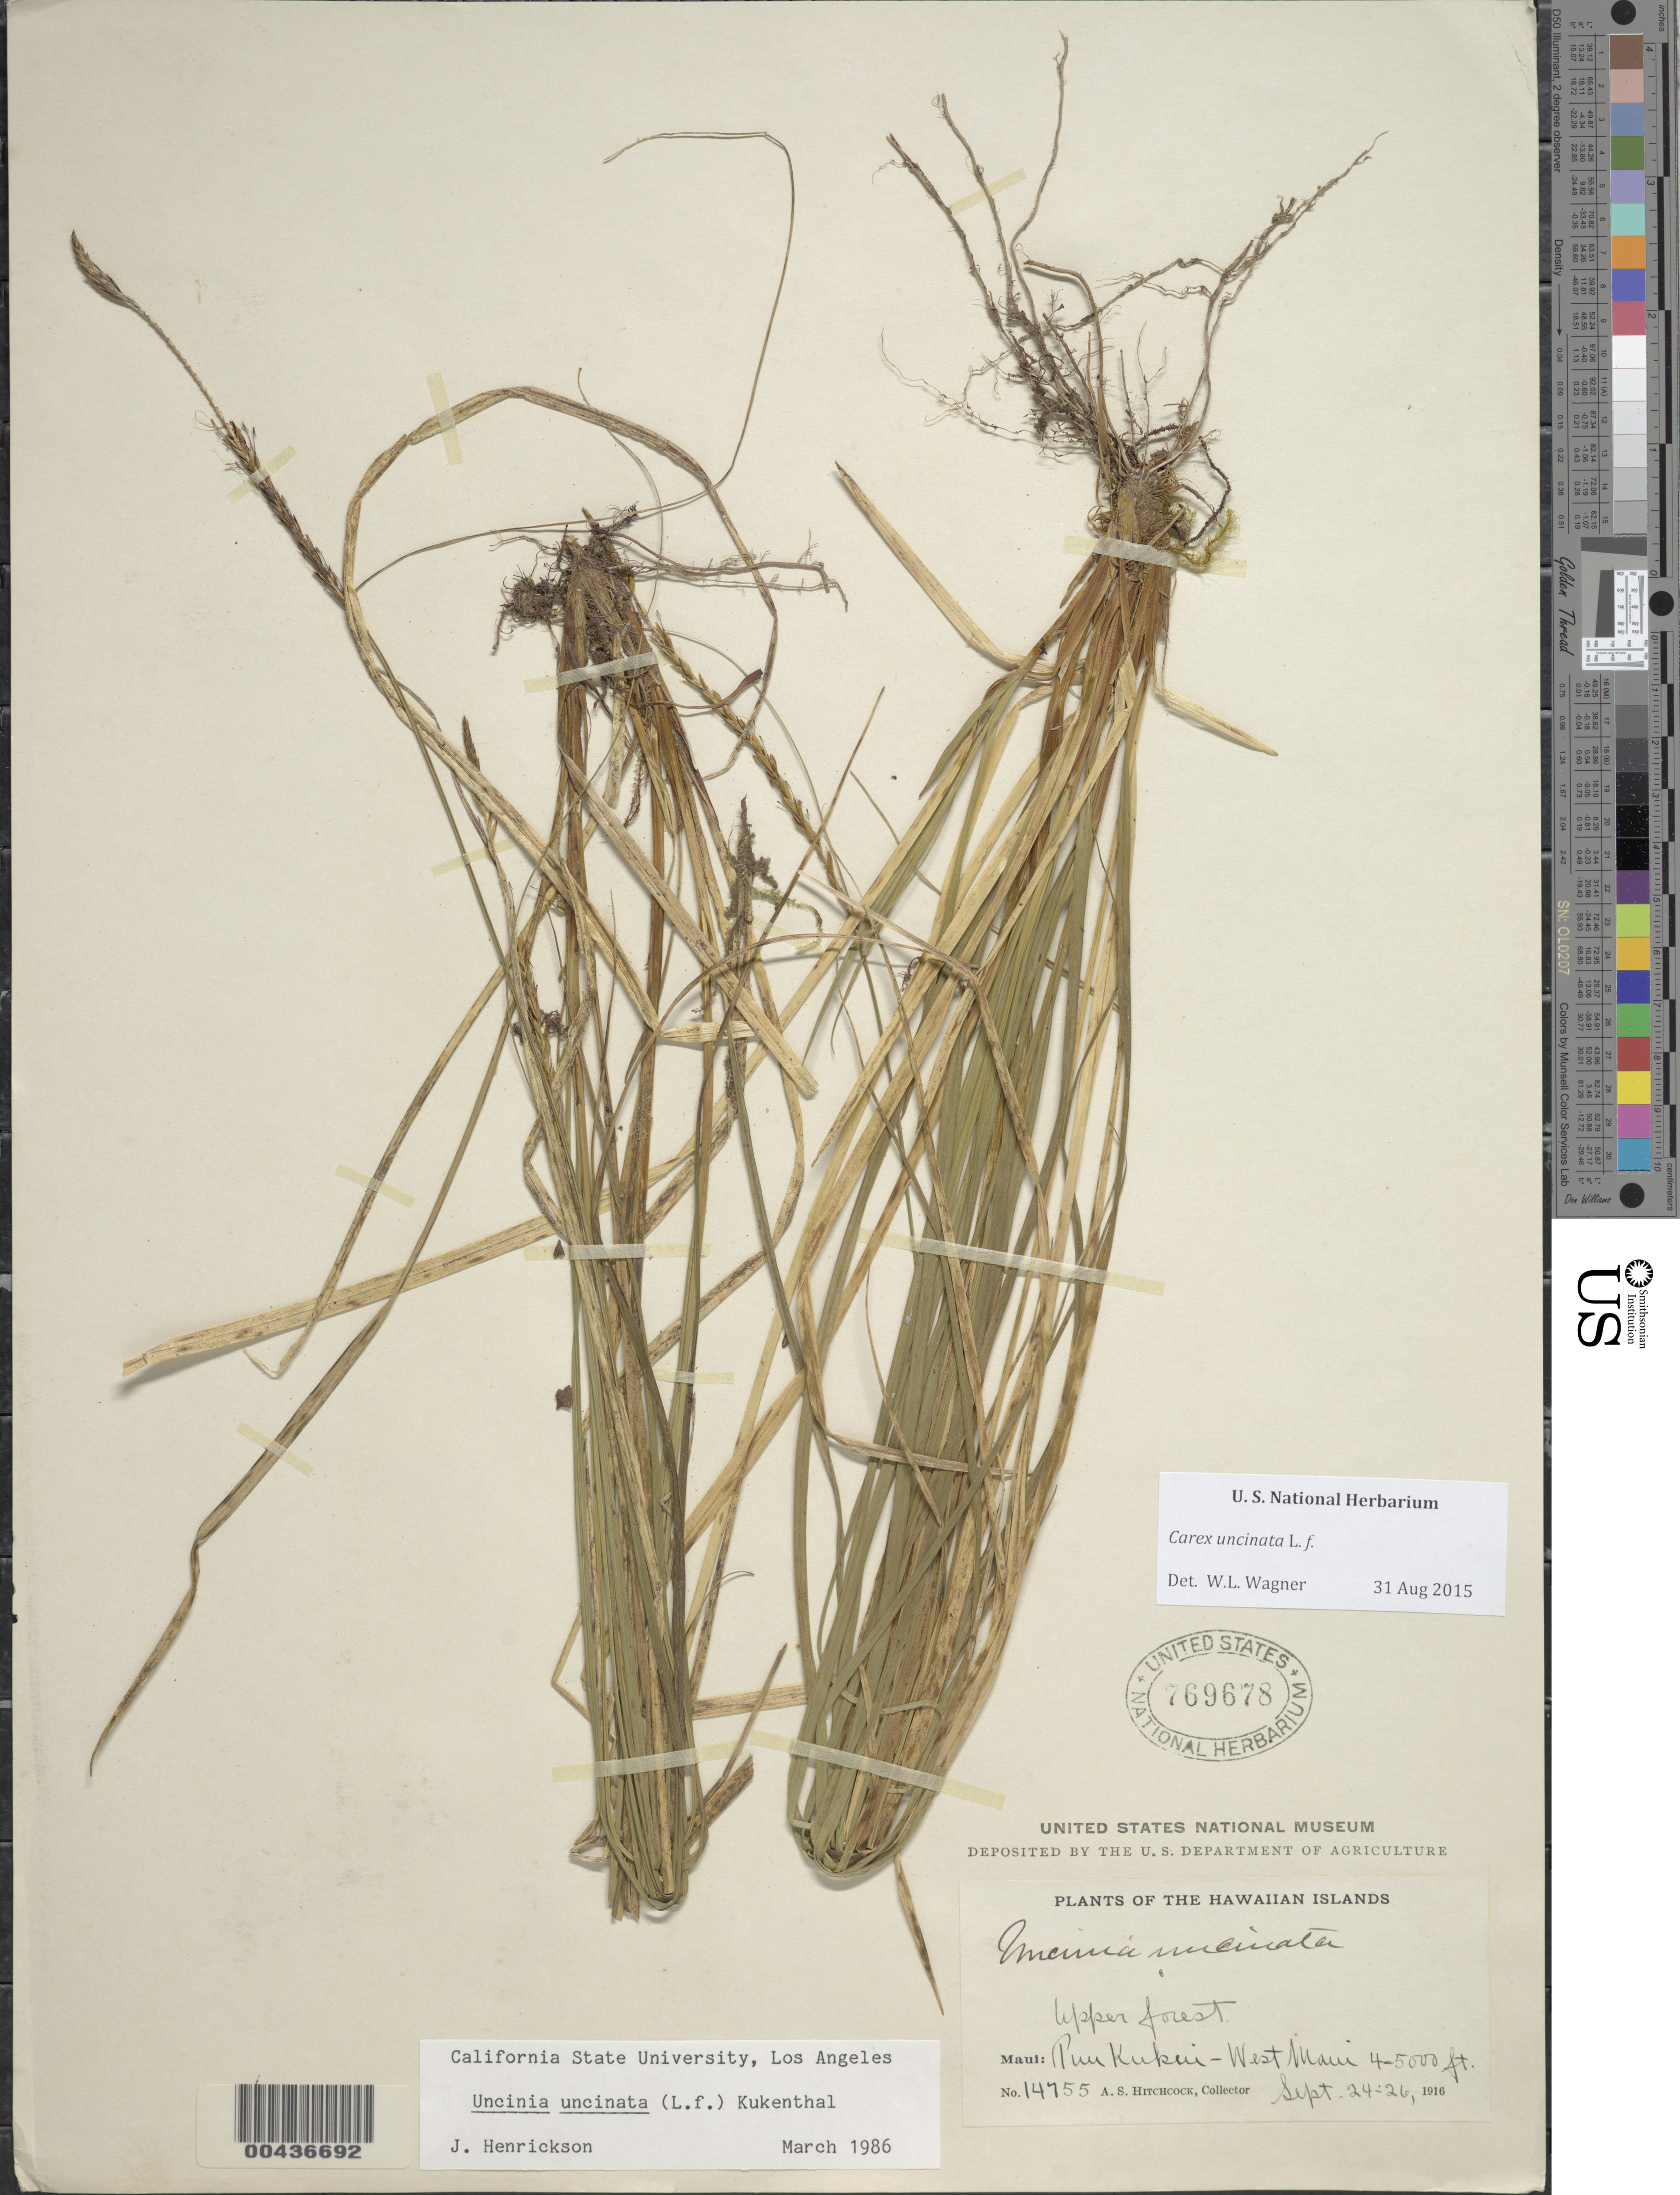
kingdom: Plantae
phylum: Tracheophyta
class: Liliopsida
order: Poales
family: Cyperaceae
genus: Carex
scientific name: Carex uncinata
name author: L. f.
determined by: Wagner, W. L., (BOT), Smithsonian Institution - National Museum of Natural History (UNITED STATES)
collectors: A. S. Hitchcock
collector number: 14755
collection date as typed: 24 Sep 1916 to 26 Sep 1916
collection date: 1916-09-24/1916-09-26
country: United States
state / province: Hawaii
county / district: Maui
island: Maui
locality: Puu Kukui, West Maui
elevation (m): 1219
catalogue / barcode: US 769678